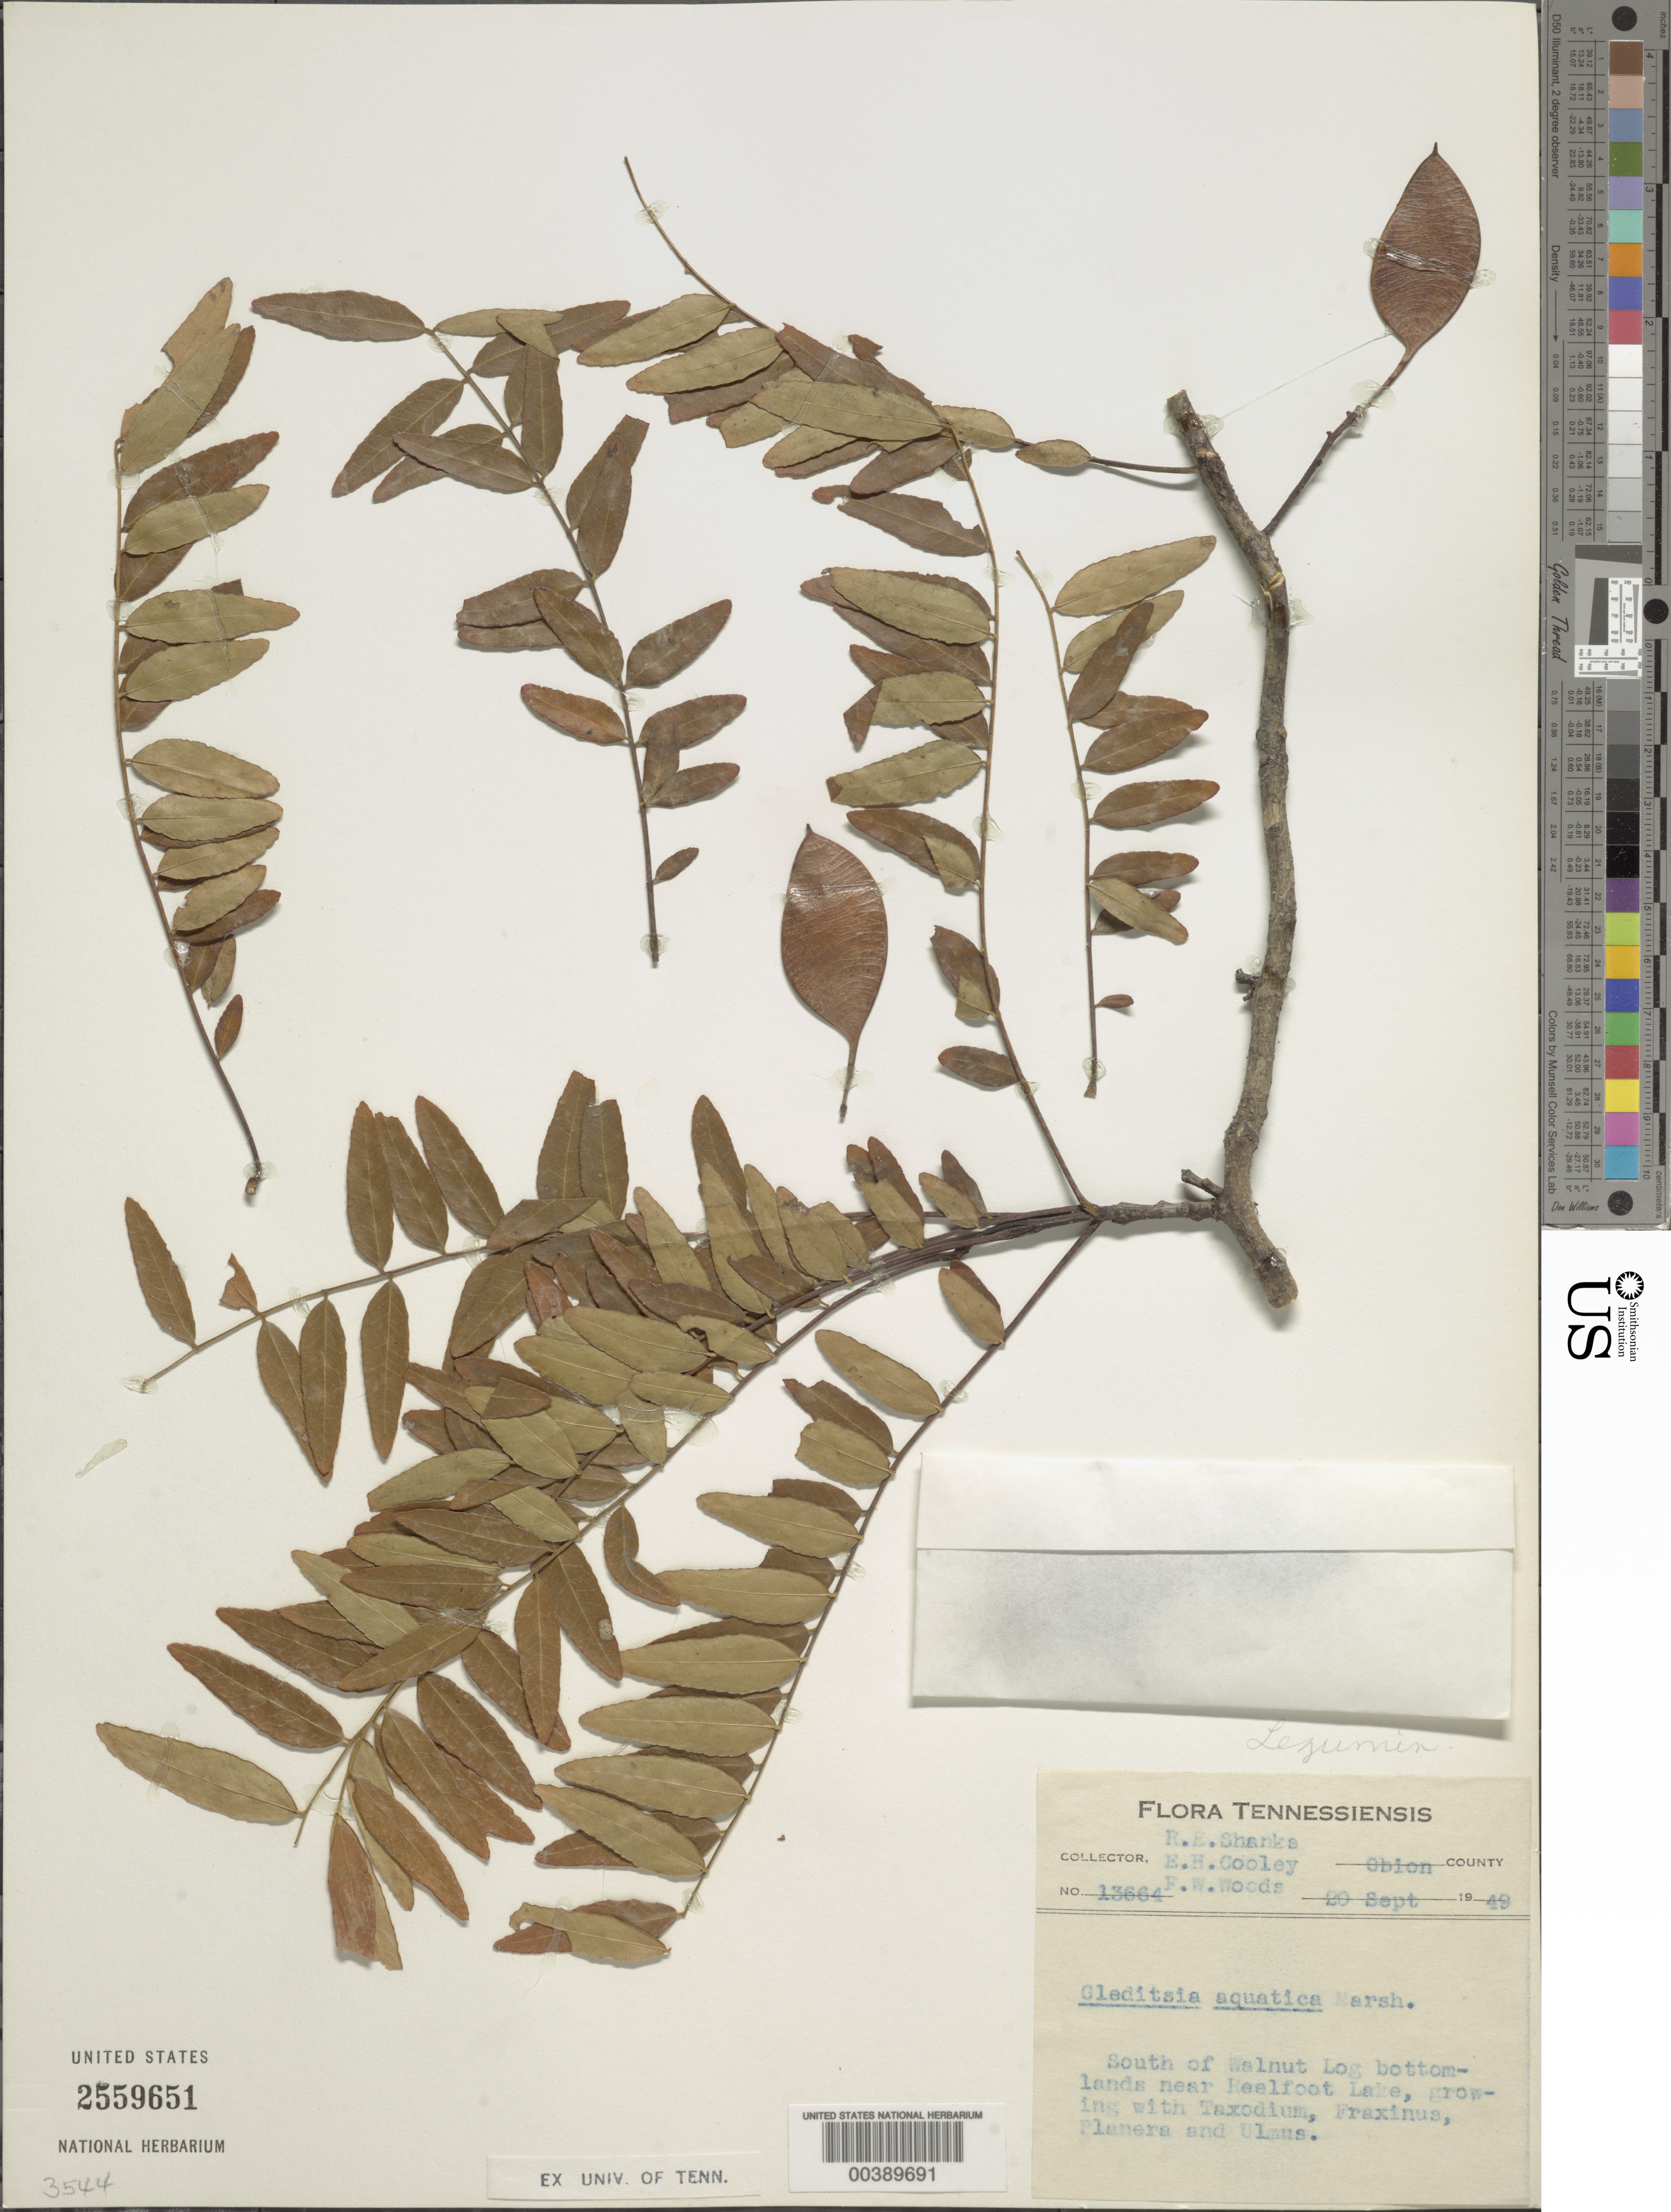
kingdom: Plantae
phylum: Tracheophyta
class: Magnoliopsida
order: Fabales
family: Fabaceae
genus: Gleditsia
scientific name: Gleditsia aquatica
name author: Marshall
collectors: R. Shanks, E. H. Cooley & F. W. Woods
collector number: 13664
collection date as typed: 20 Sep 1949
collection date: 1949-09-20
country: United States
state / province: Tennessee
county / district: Obion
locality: S of walnut bottomlands near reelfoot lake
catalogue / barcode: US 2559651